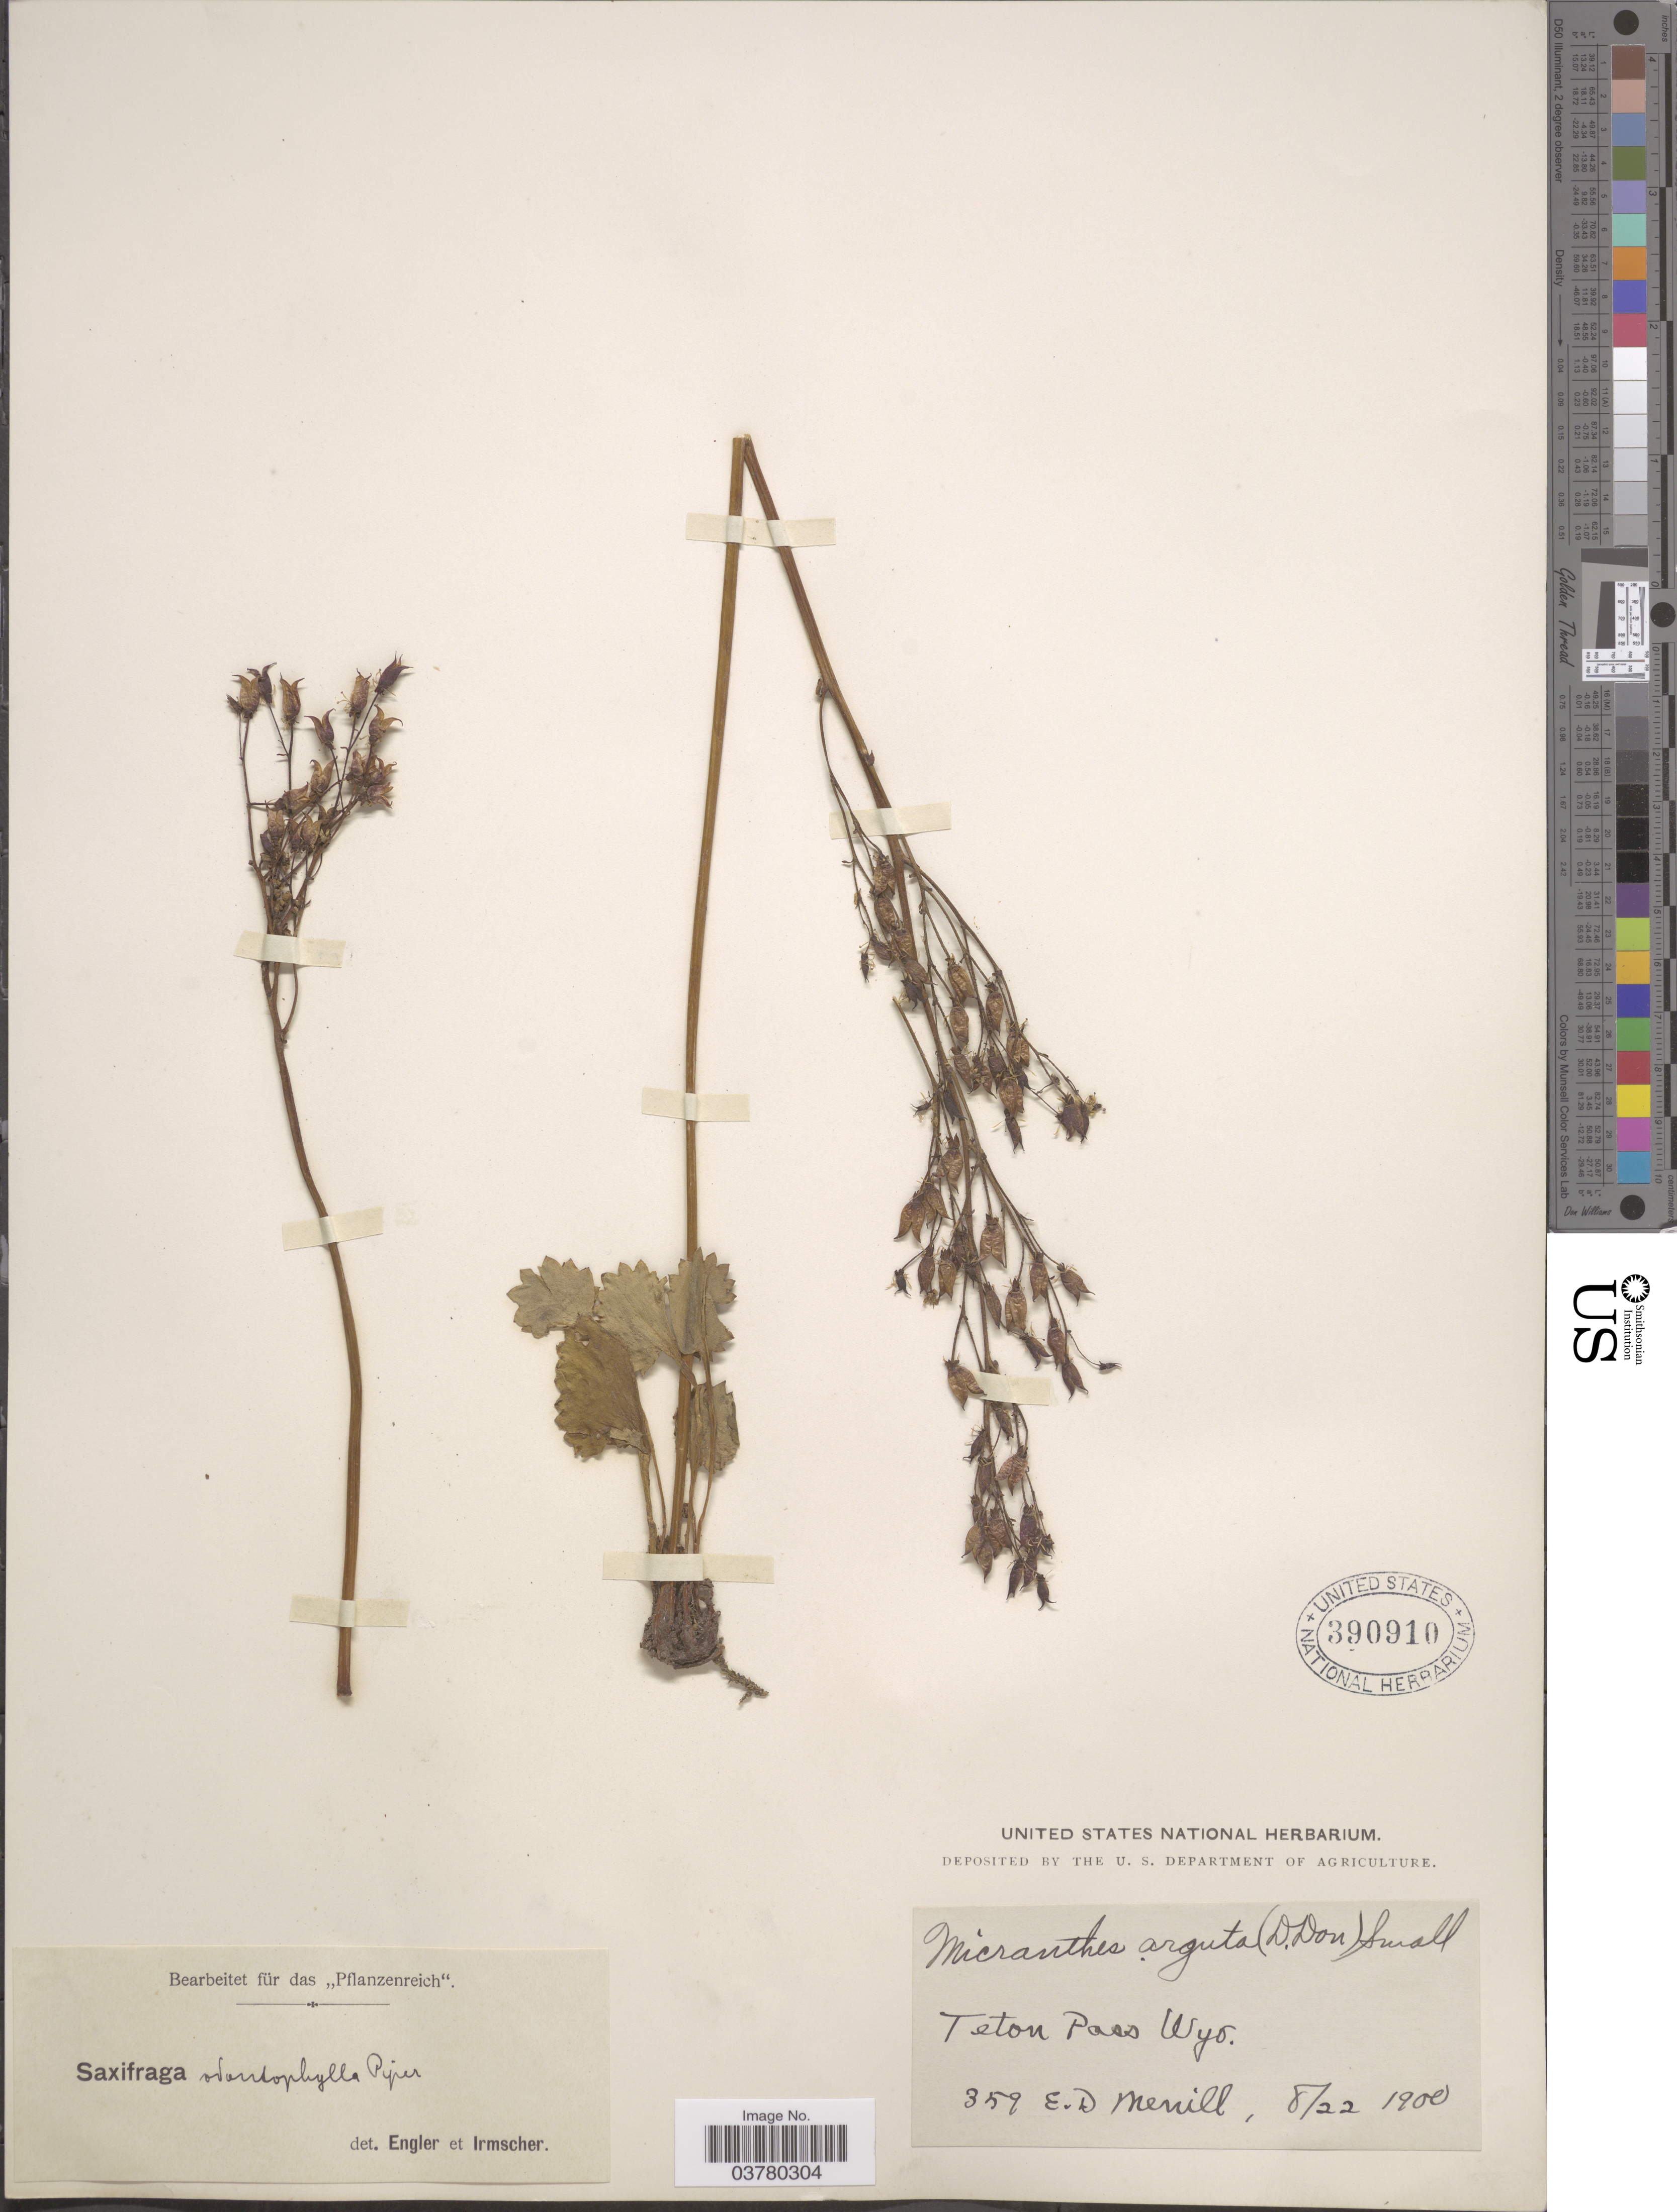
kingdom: Plantae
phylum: Tracheophyta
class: Magnoliopsida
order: Saxifragales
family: Saxifragaceae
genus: Micranthes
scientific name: Micranthes odontoloma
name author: (Piper) A. Heller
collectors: E. D. Merrill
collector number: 359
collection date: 1900-08-22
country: United States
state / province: Wyoming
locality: Teton Pass.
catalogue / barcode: US 390910